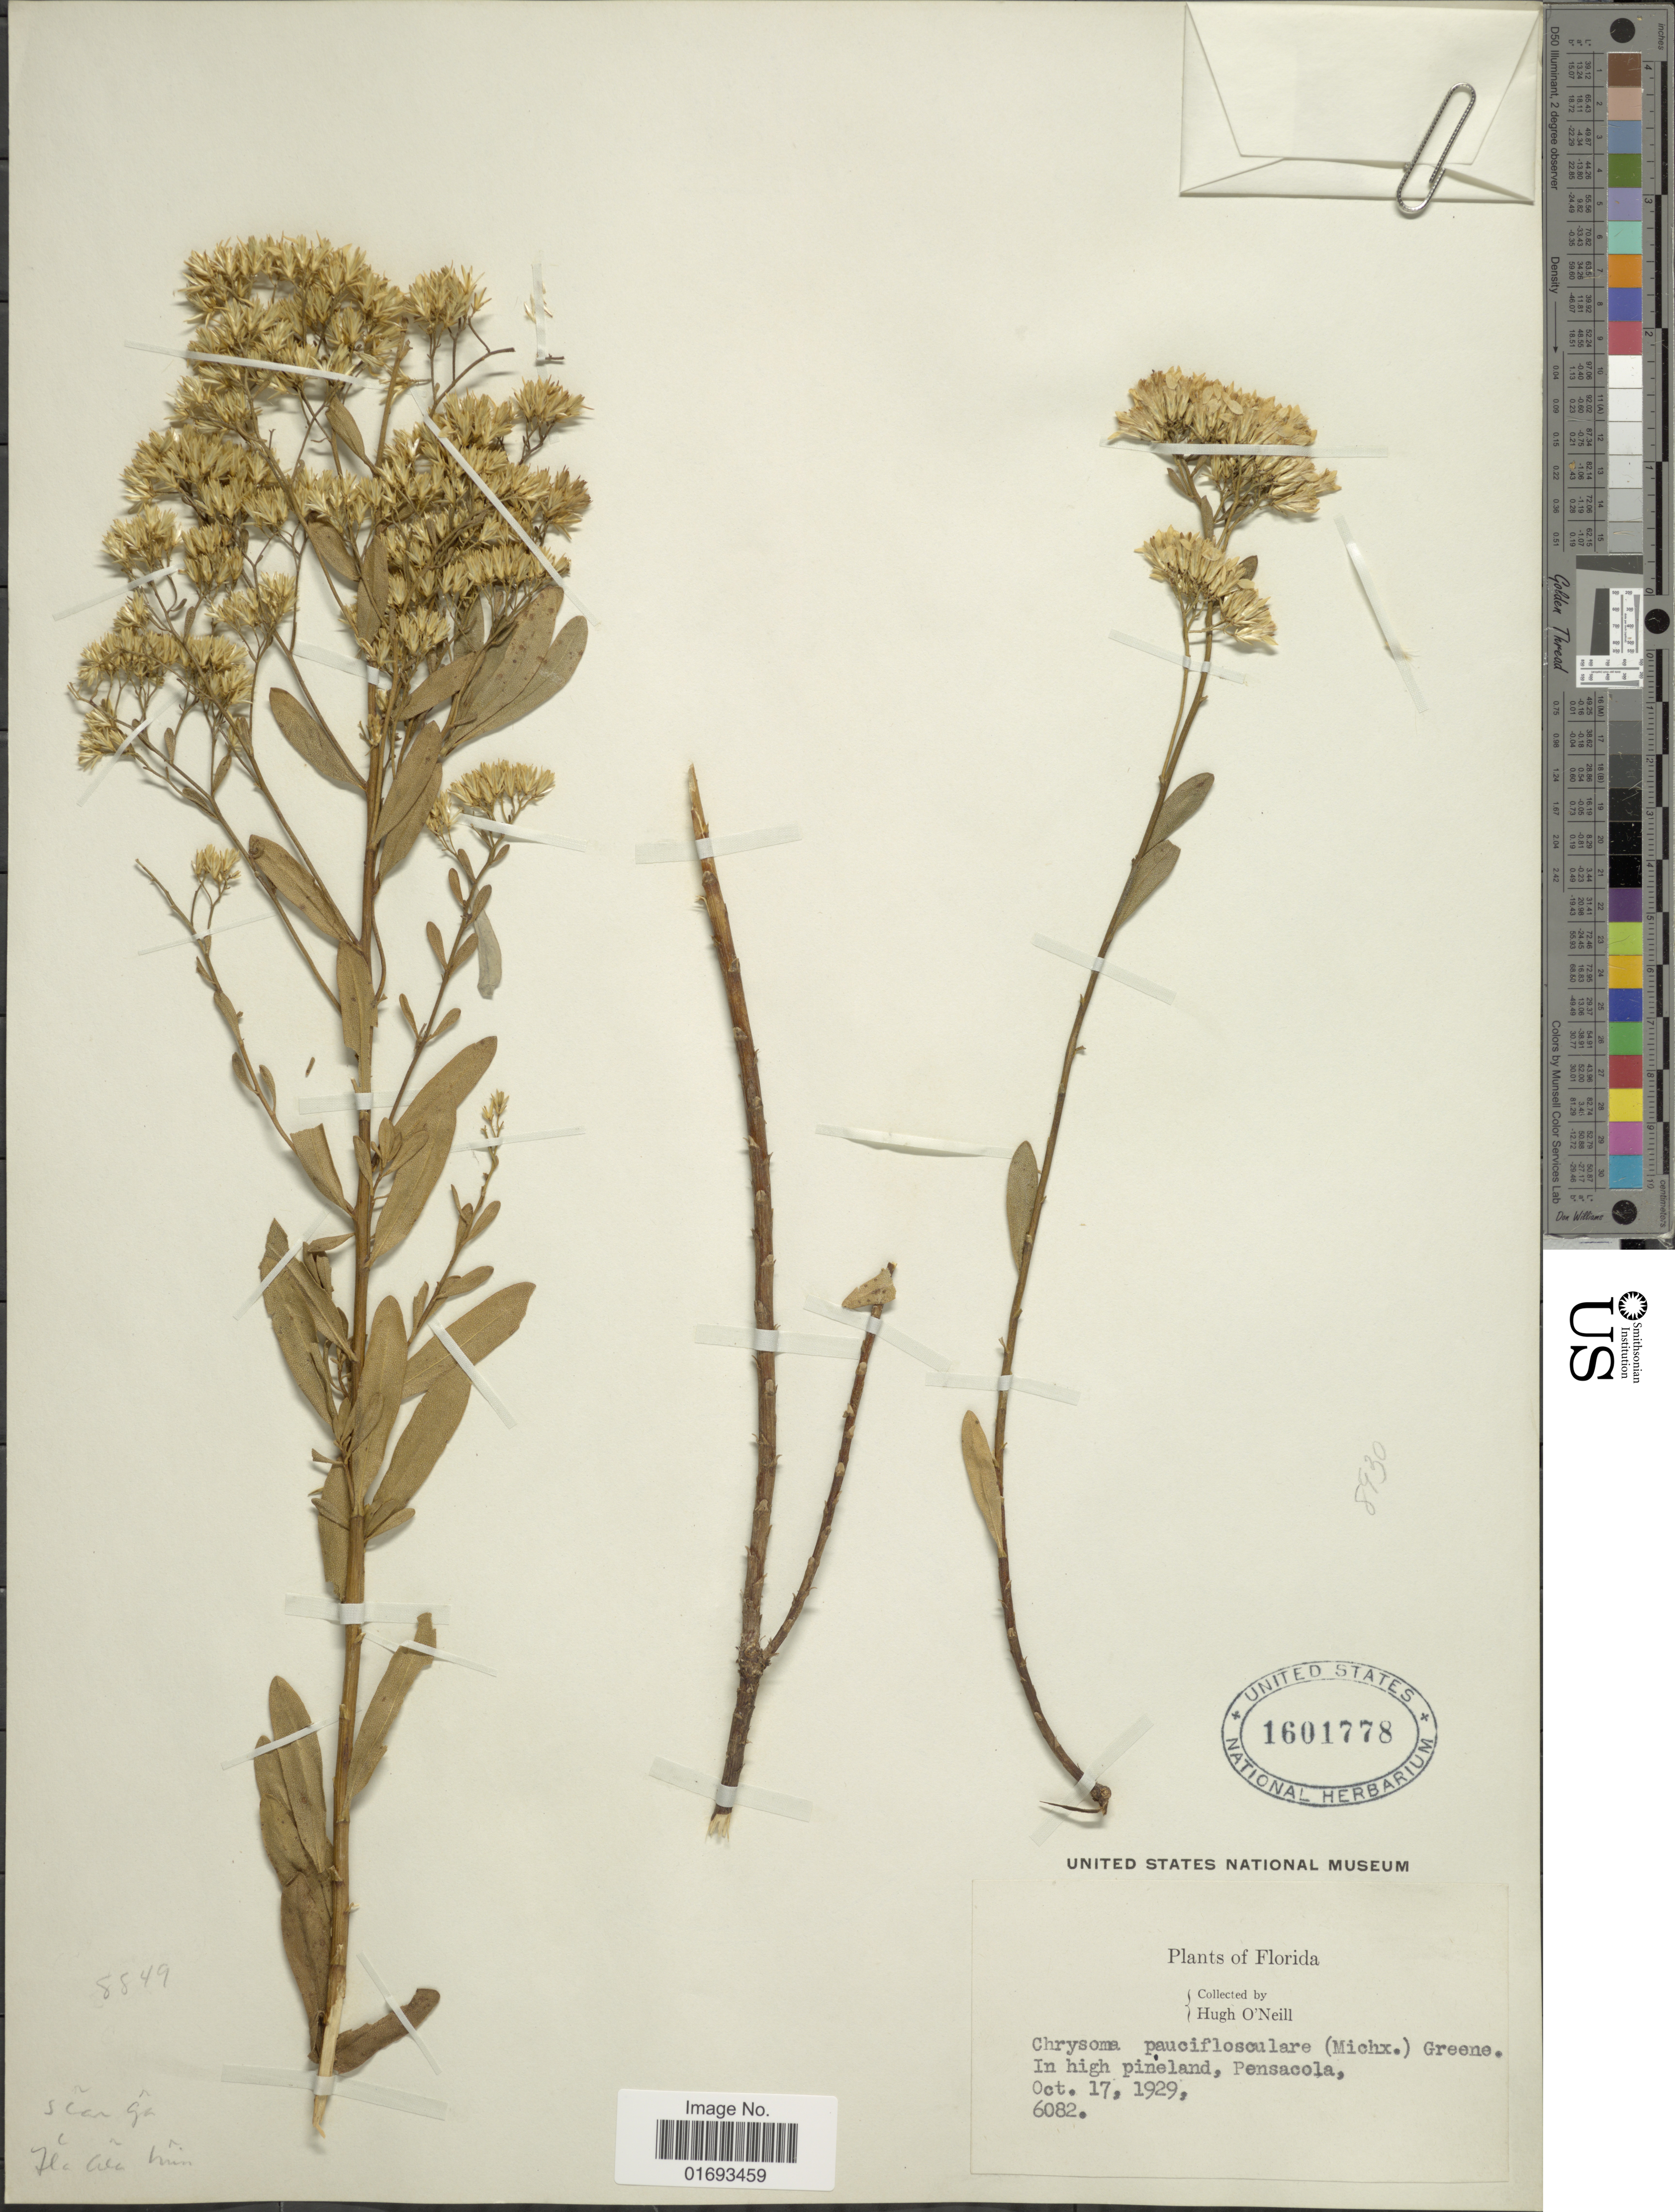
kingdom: Plantae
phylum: Tracheophyta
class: Magnoliopsida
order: Asterales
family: Asteraceae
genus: Chrysoma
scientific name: Chrysoma pauciflosculosa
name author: (Michx.) Greene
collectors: H. O'neil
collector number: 6082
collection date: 1929-10-17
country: United States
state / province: Florida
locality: In pineland, Pensacola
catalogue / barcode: US 1601778